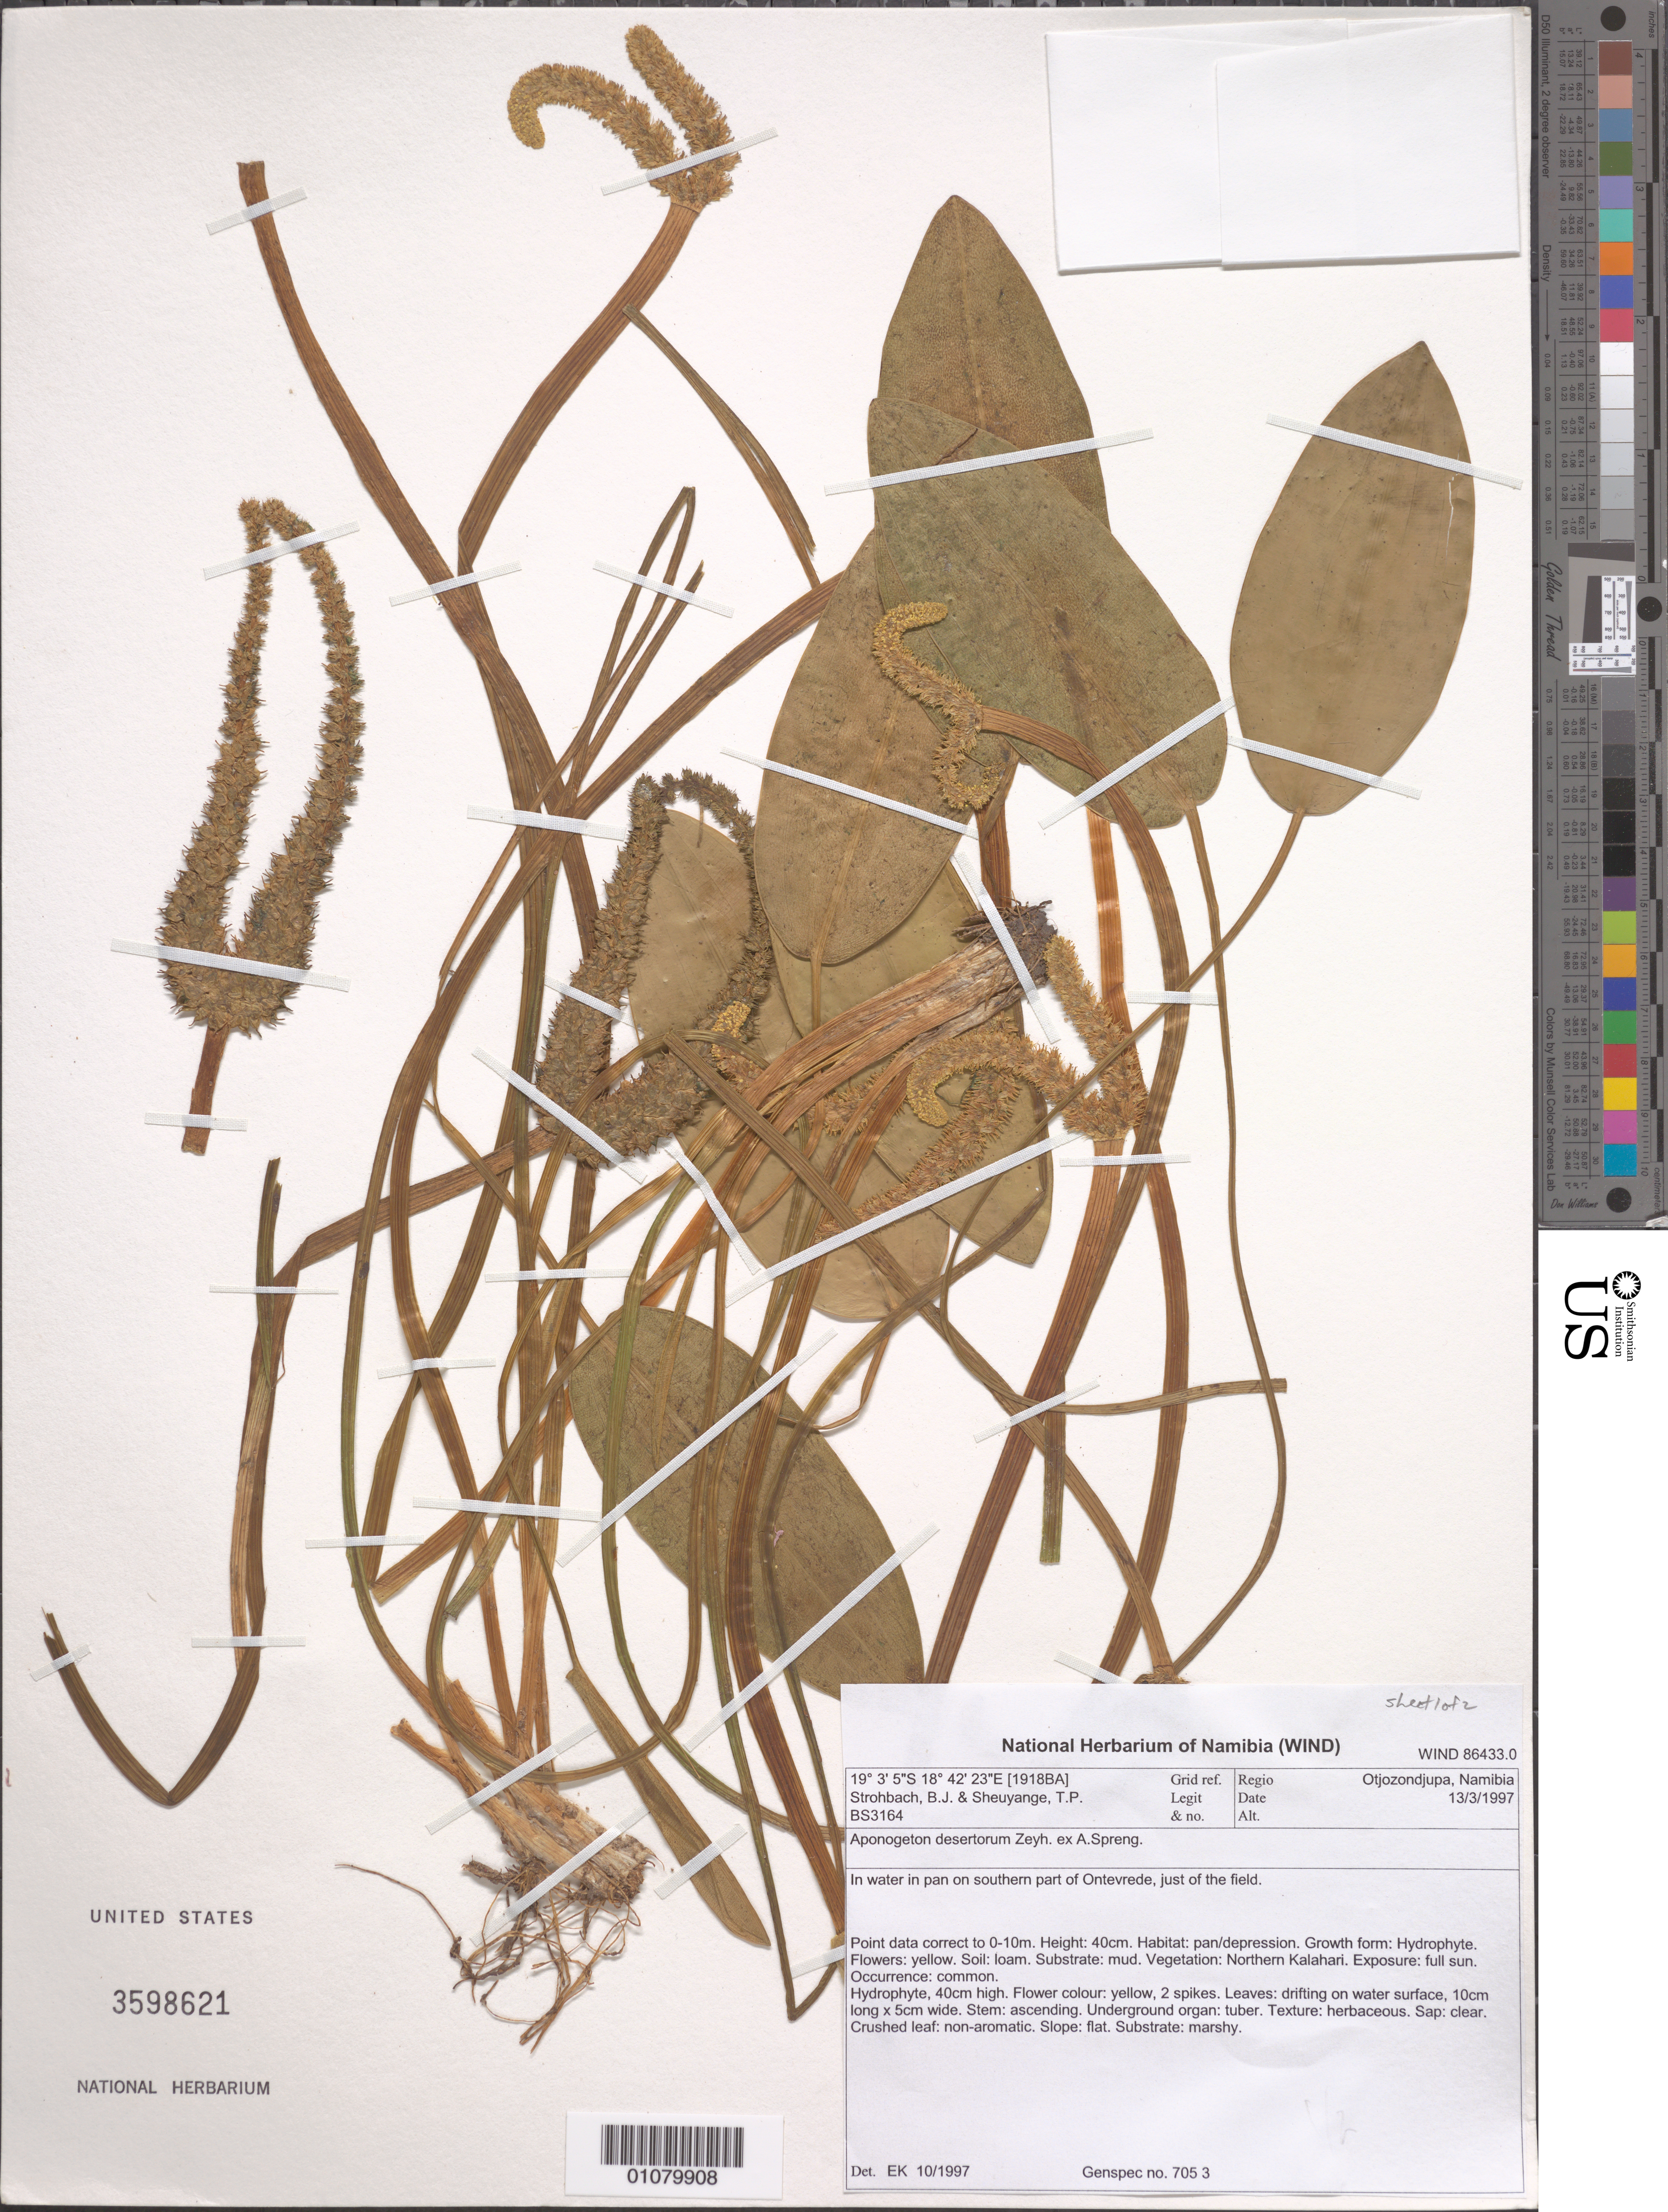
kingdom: Plantae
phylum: Tracheophyta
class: Liliopsida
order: Alismatales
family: Aponogetonaceae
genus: Aponogeton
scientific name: Aponogeton desertorum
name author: Zeyh. ex A. Spreng.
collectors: B. Strohbach & T. Sheuyange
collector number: BS3164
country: Namibia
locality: Otjozondjupa, Northern Kalahari.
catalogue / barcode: US 3598621